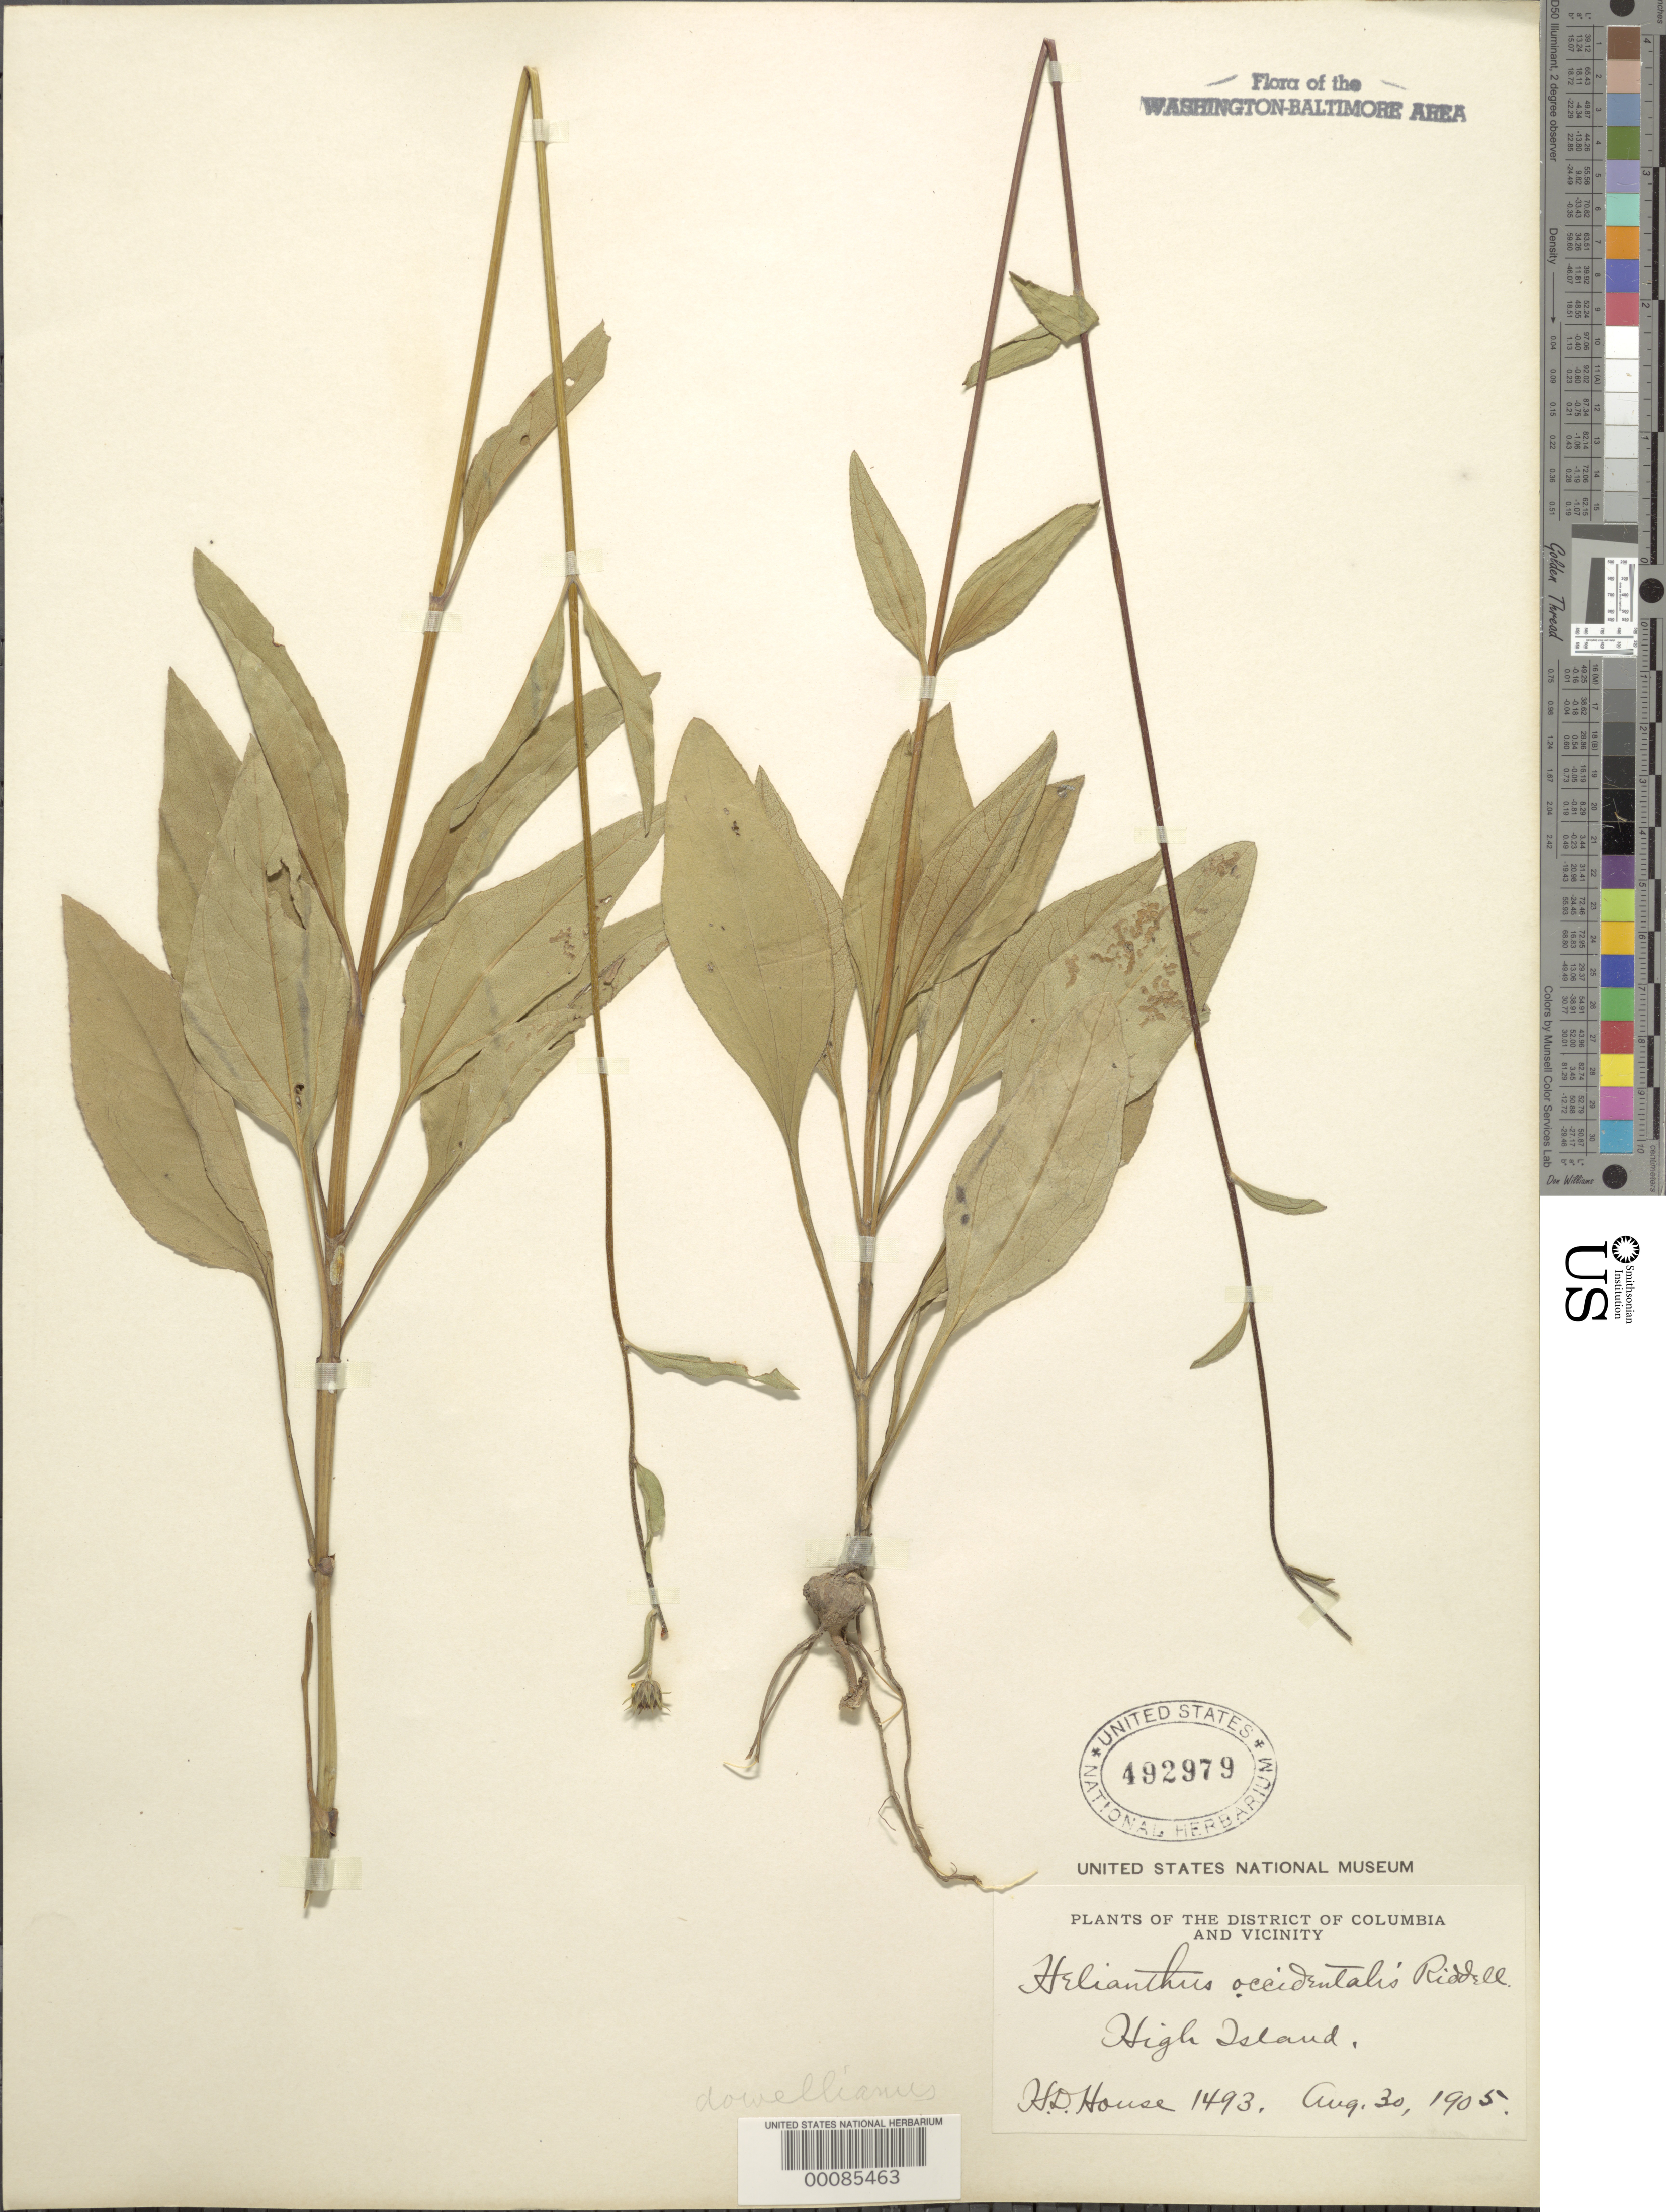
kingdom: Plantae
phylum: Tracheophyta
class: Magnoliopsida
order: Asterales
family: Asteraceae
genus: Helianthus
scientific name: Helianthus occidentalis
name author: Riddell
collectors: H. D. House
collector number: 1493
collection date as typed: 30 Aug 1905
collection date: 1905-08-30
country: United States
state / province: Maryland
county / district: Montgomery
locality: High Island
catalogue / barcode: US 492979